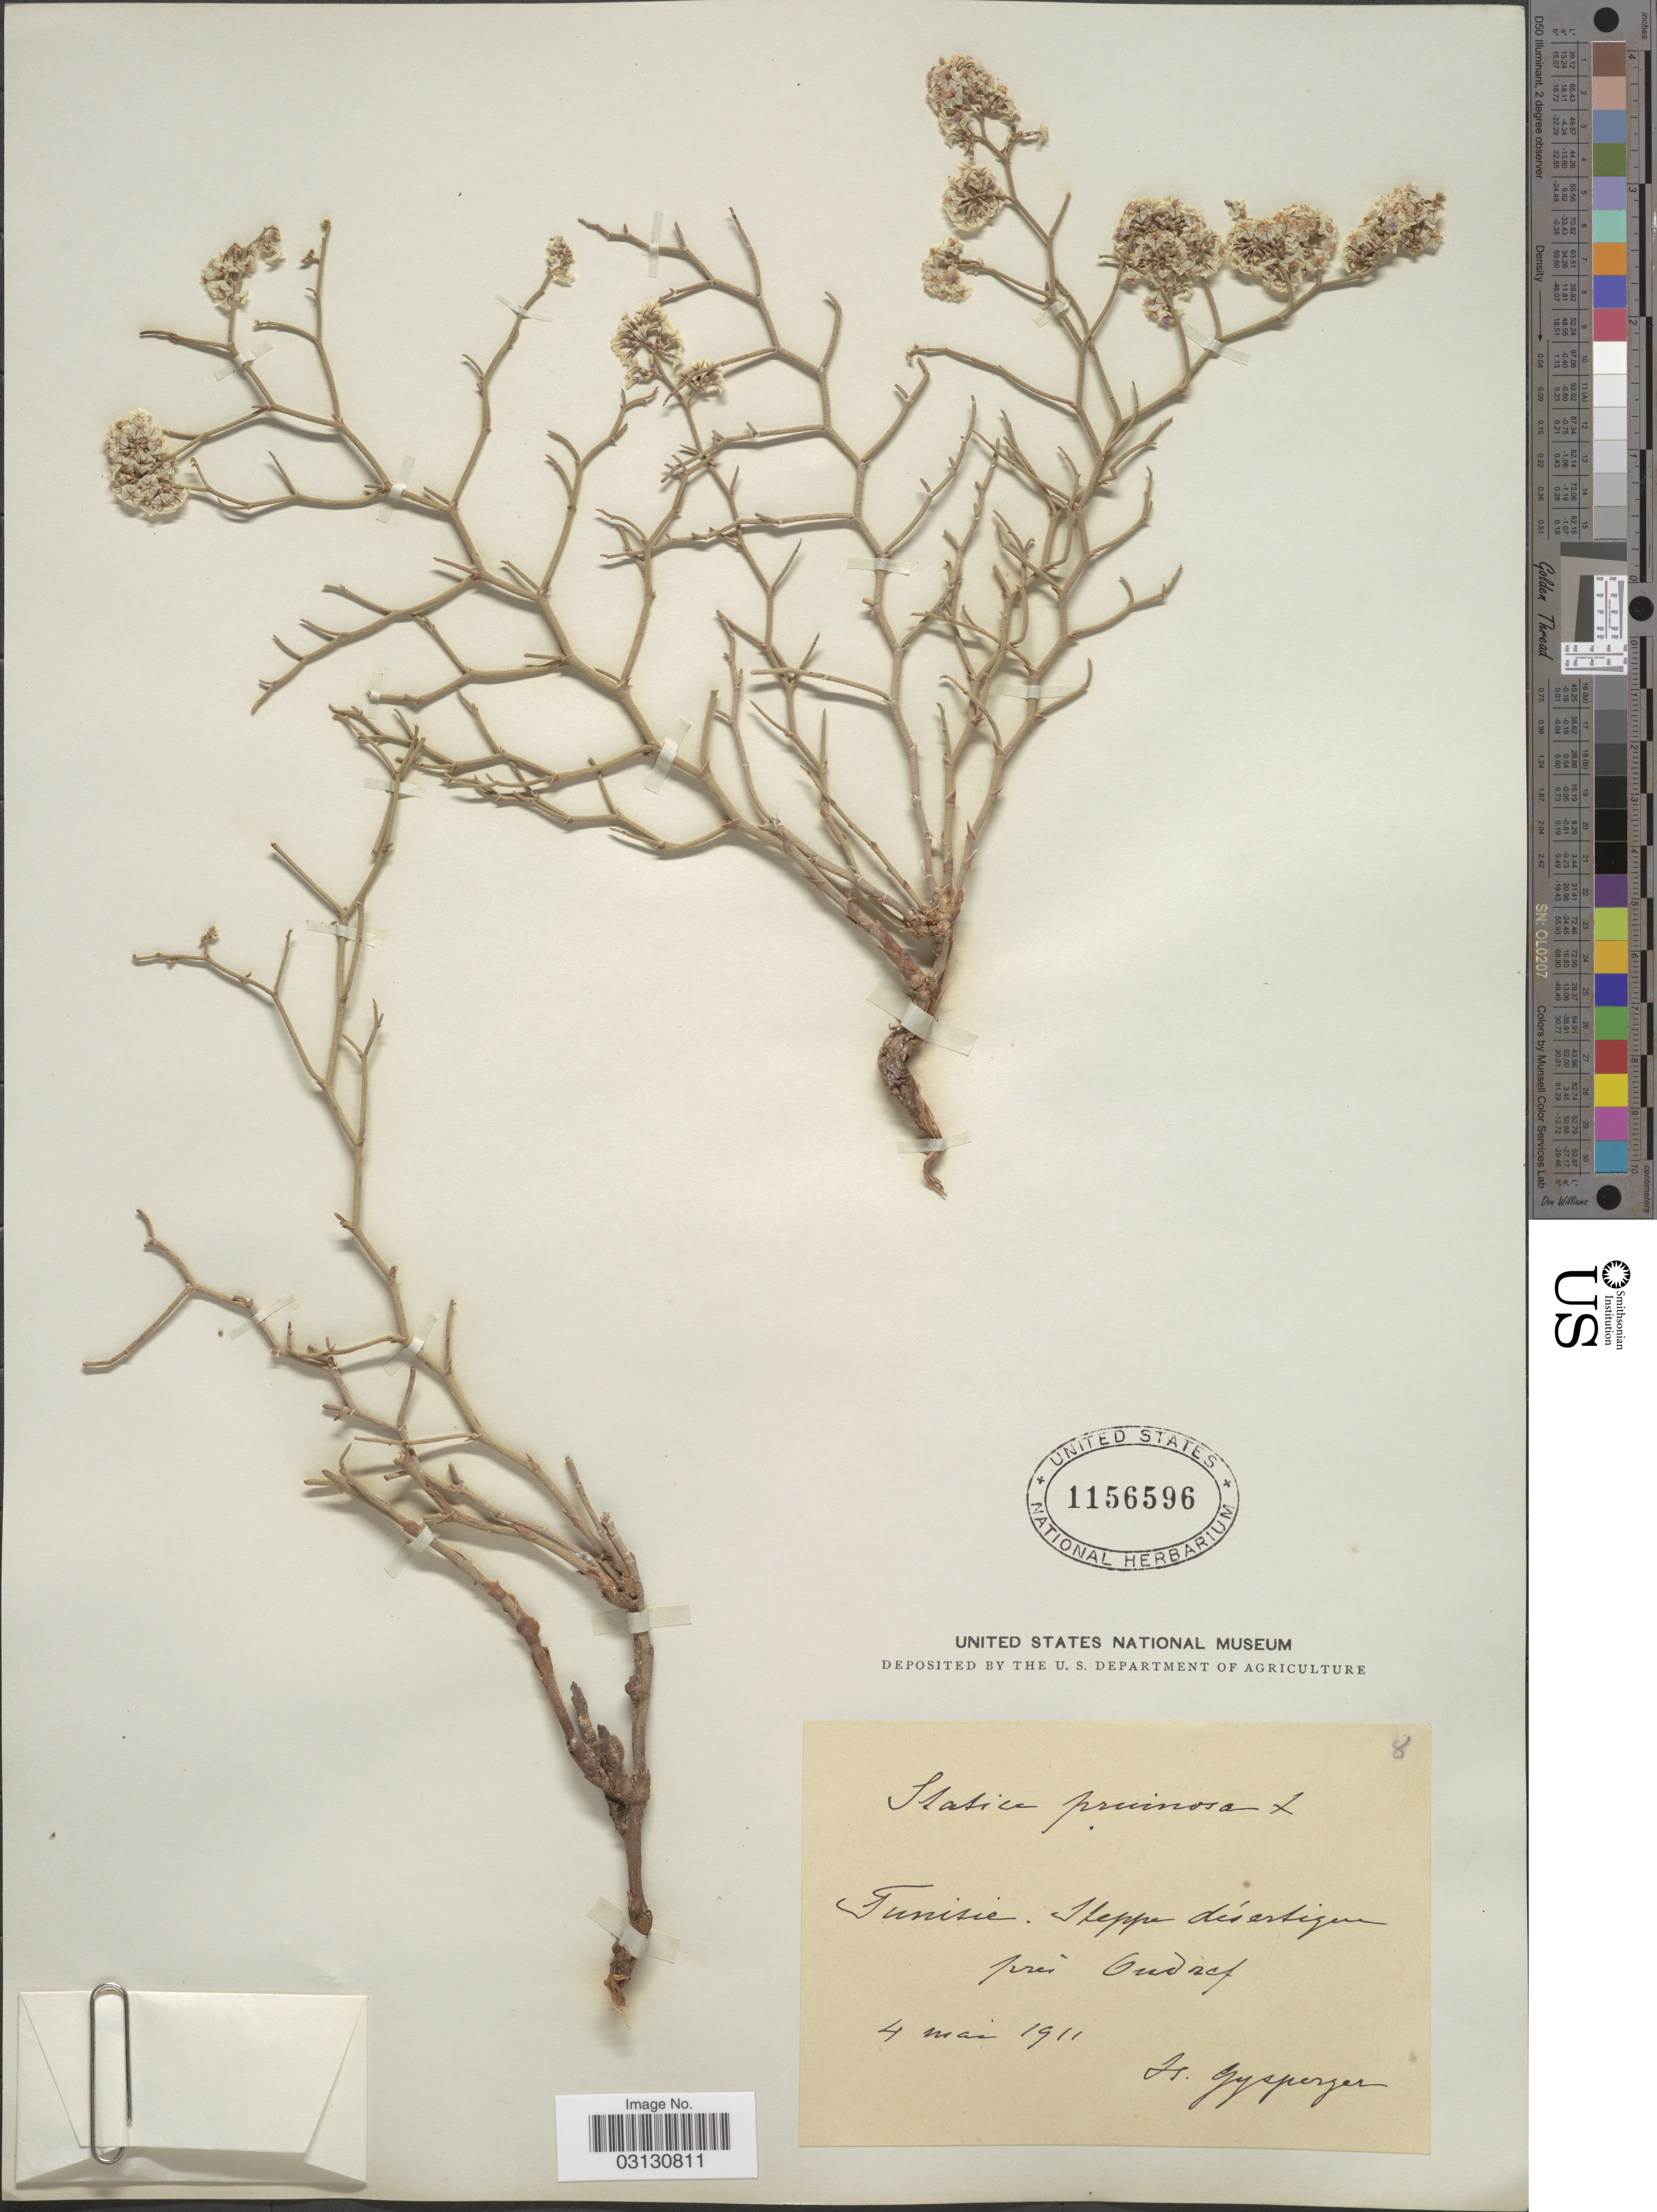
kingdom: Plantae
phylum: Tracheophyta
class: Magnoliopsida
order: Caryophyllales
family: Plumbaginaceae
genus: Limonium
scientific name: Limonium pruinosum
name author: (L.) Chaz.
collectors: H. Gysperger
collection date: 1911-05-04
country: Tunisia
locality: Tunisie. Steppe desertique prés Oudref.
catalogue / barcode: US 1156596